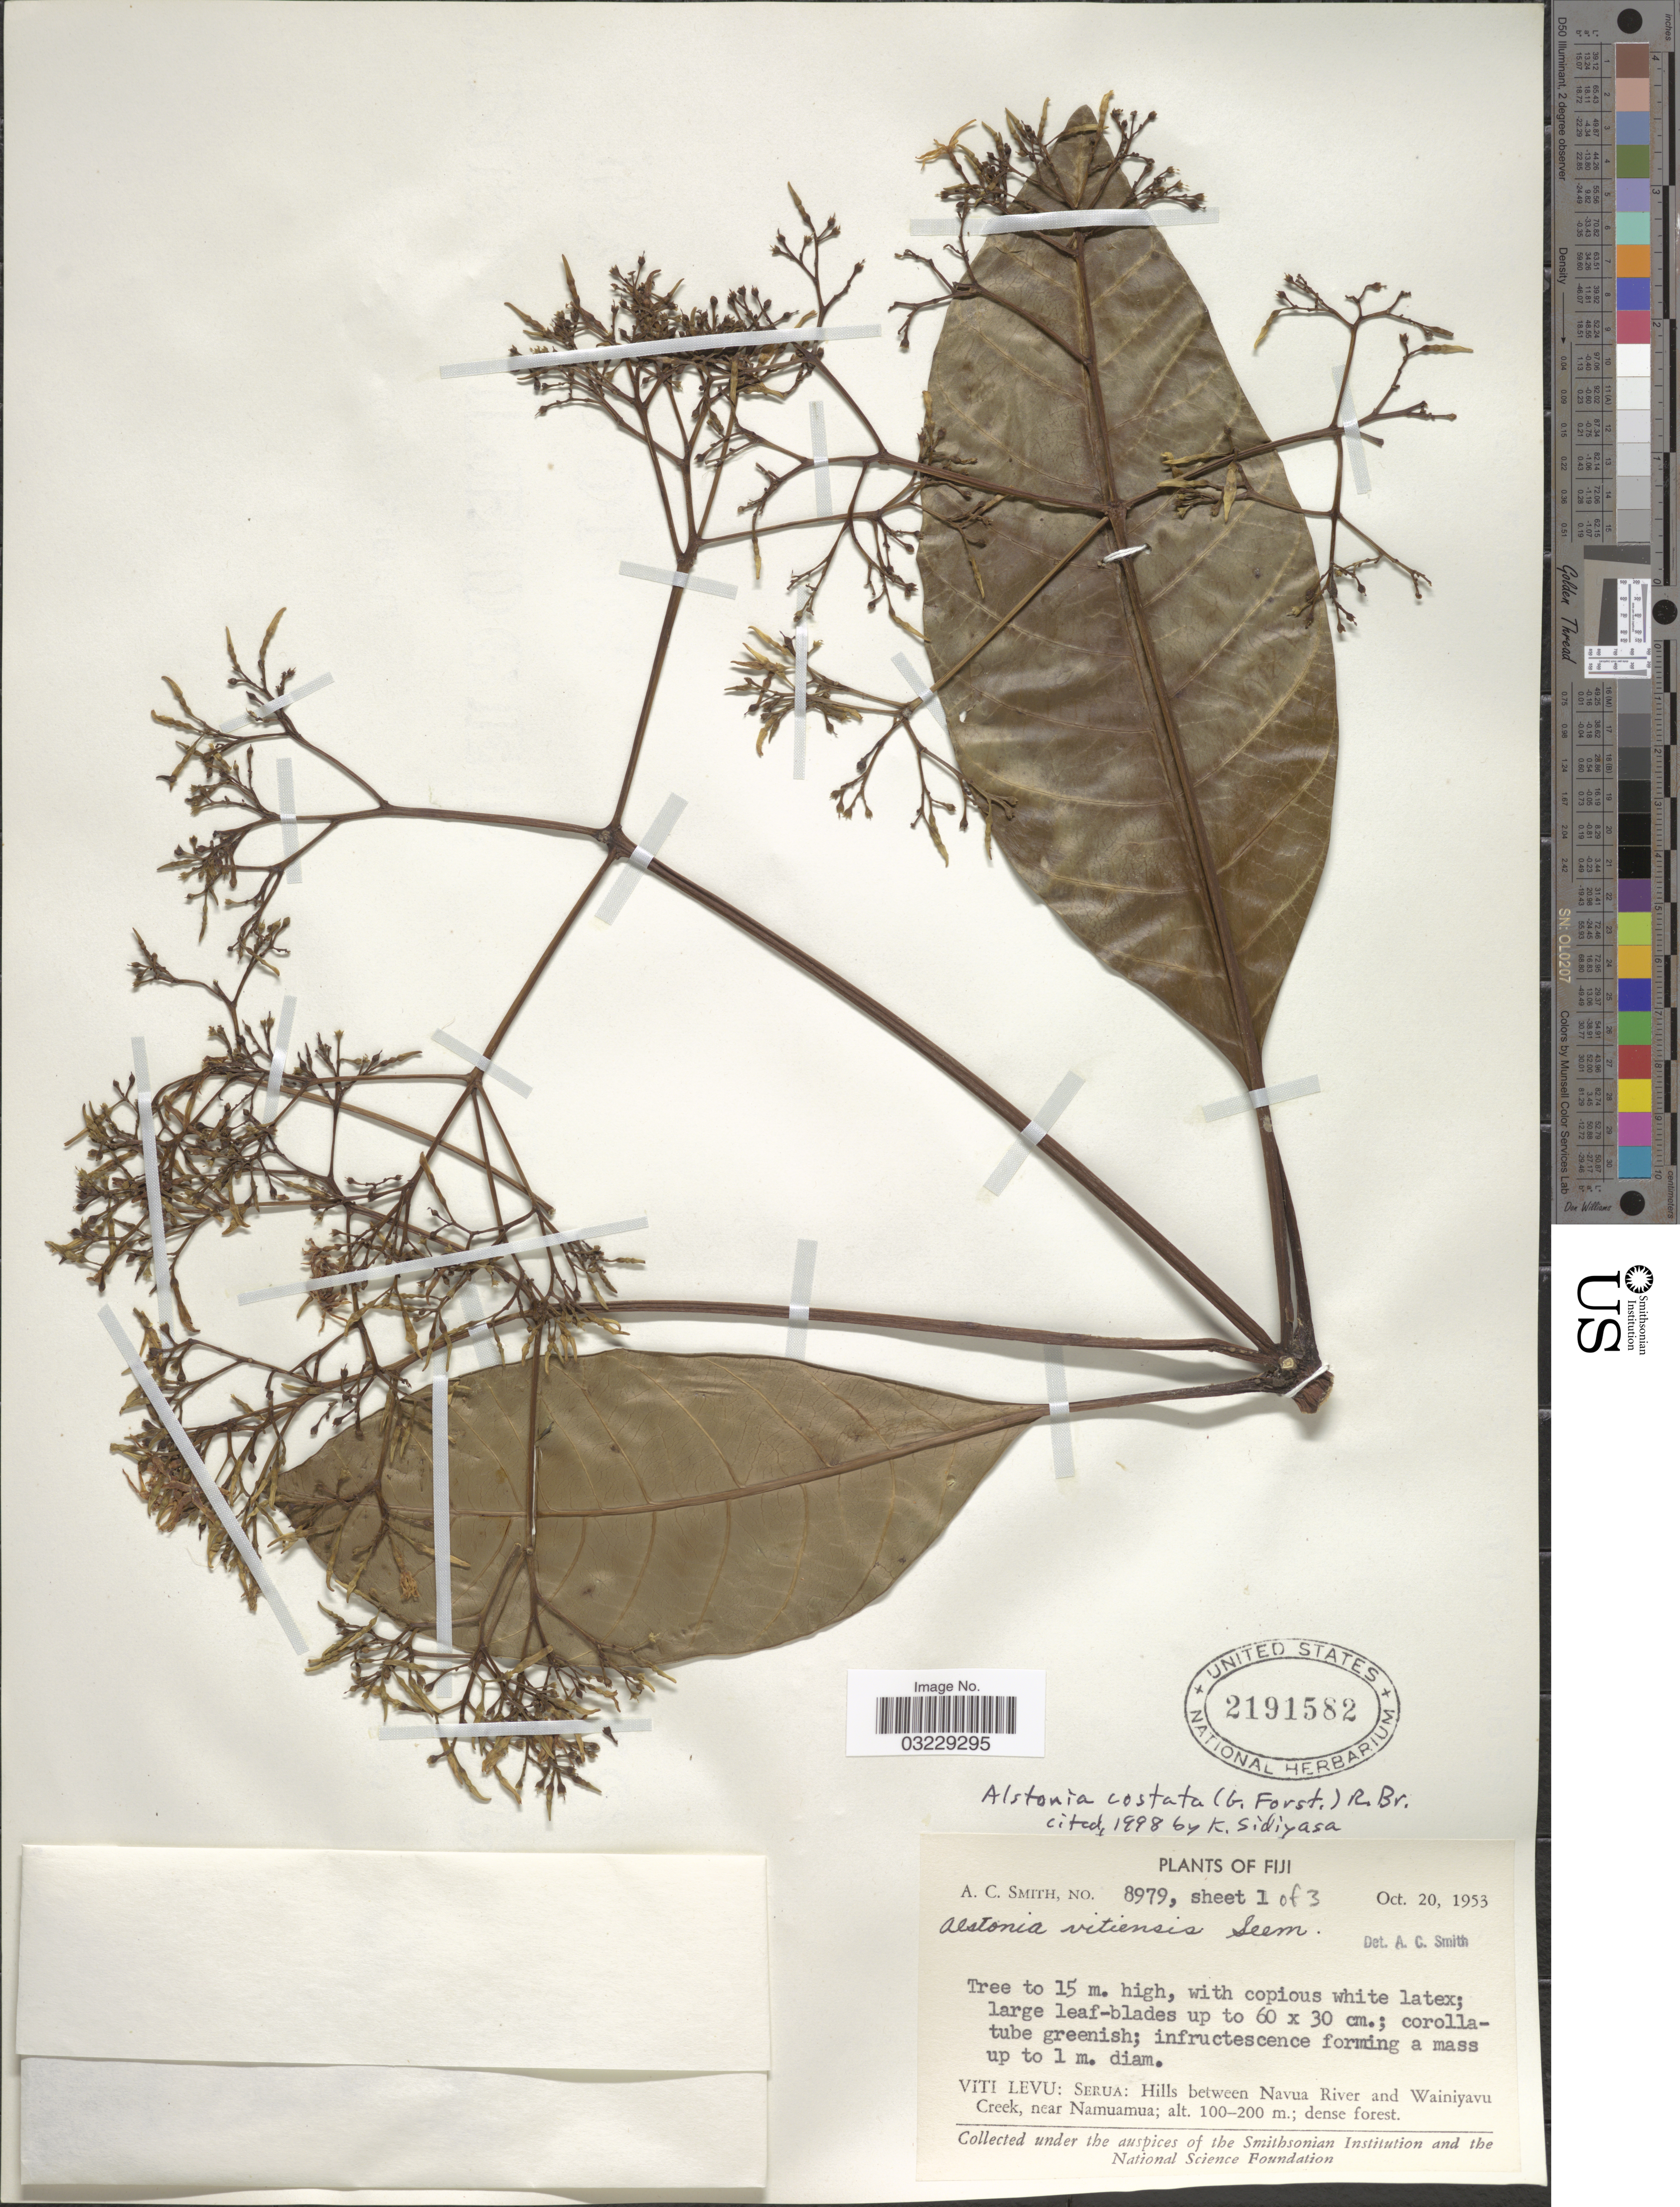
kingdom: Plantae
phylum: Tracheophyta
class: Magnoliopsida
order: Gentianales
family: Apocynaceae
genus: Alstonia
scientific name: Alstonia costata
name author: (G. Forst.) R. Br.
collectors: A. C. Smith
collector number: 8979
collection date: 1953-10-20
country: Fiji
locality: Viti Levu: Serua: Hills between Navua River and Wainiyavu Creek, near Namuamua.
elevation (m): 100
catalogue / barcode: US 2191582